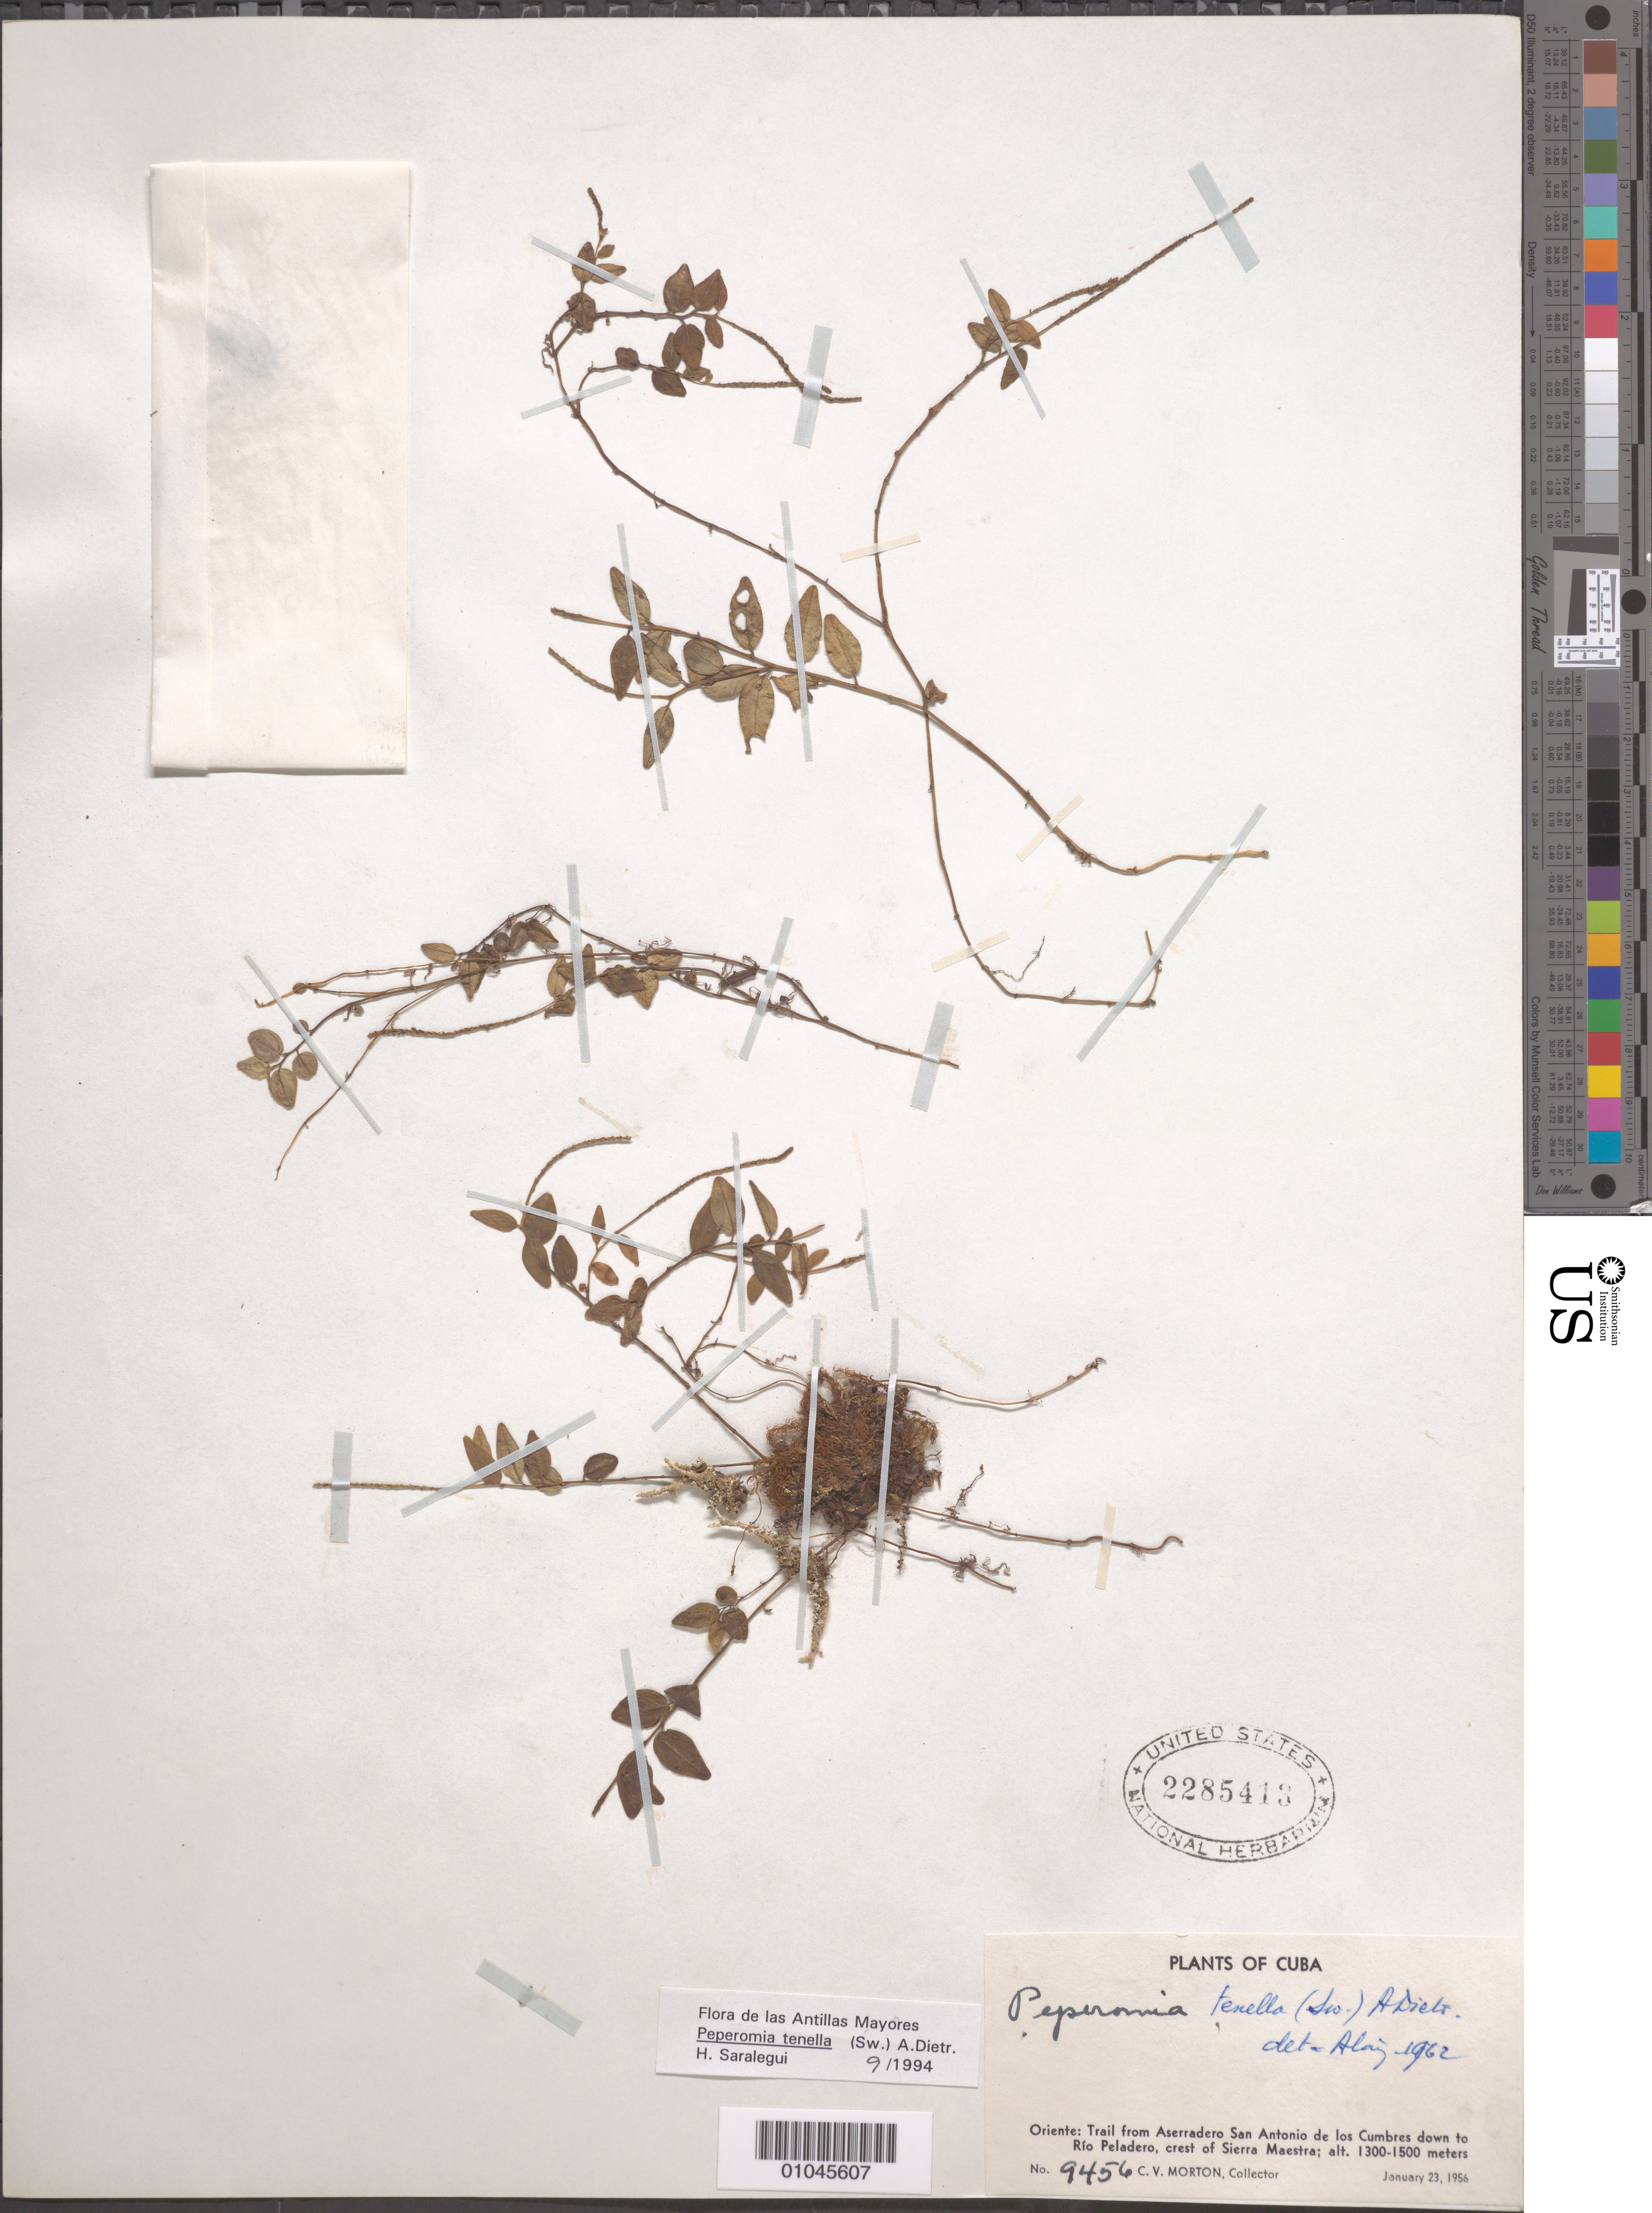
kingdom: Plantae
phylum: Tracheophyta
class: Magnoliopsida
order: Piperales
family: Piperaceae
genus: Peperomia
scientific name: Peperomia tenella var. tenella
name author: (Sw.) A. Dietr.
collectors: C. V. Morton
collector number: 9456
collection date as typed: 23 Jan 1956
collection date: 1956-01-23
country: Cuba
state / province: Oriente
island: Cuba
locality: Trail from Aserradero San Antonio de los Cumbres down to Rio Peladero, crest of Sierra Maestra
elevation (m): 1300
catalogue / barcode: US 2285413